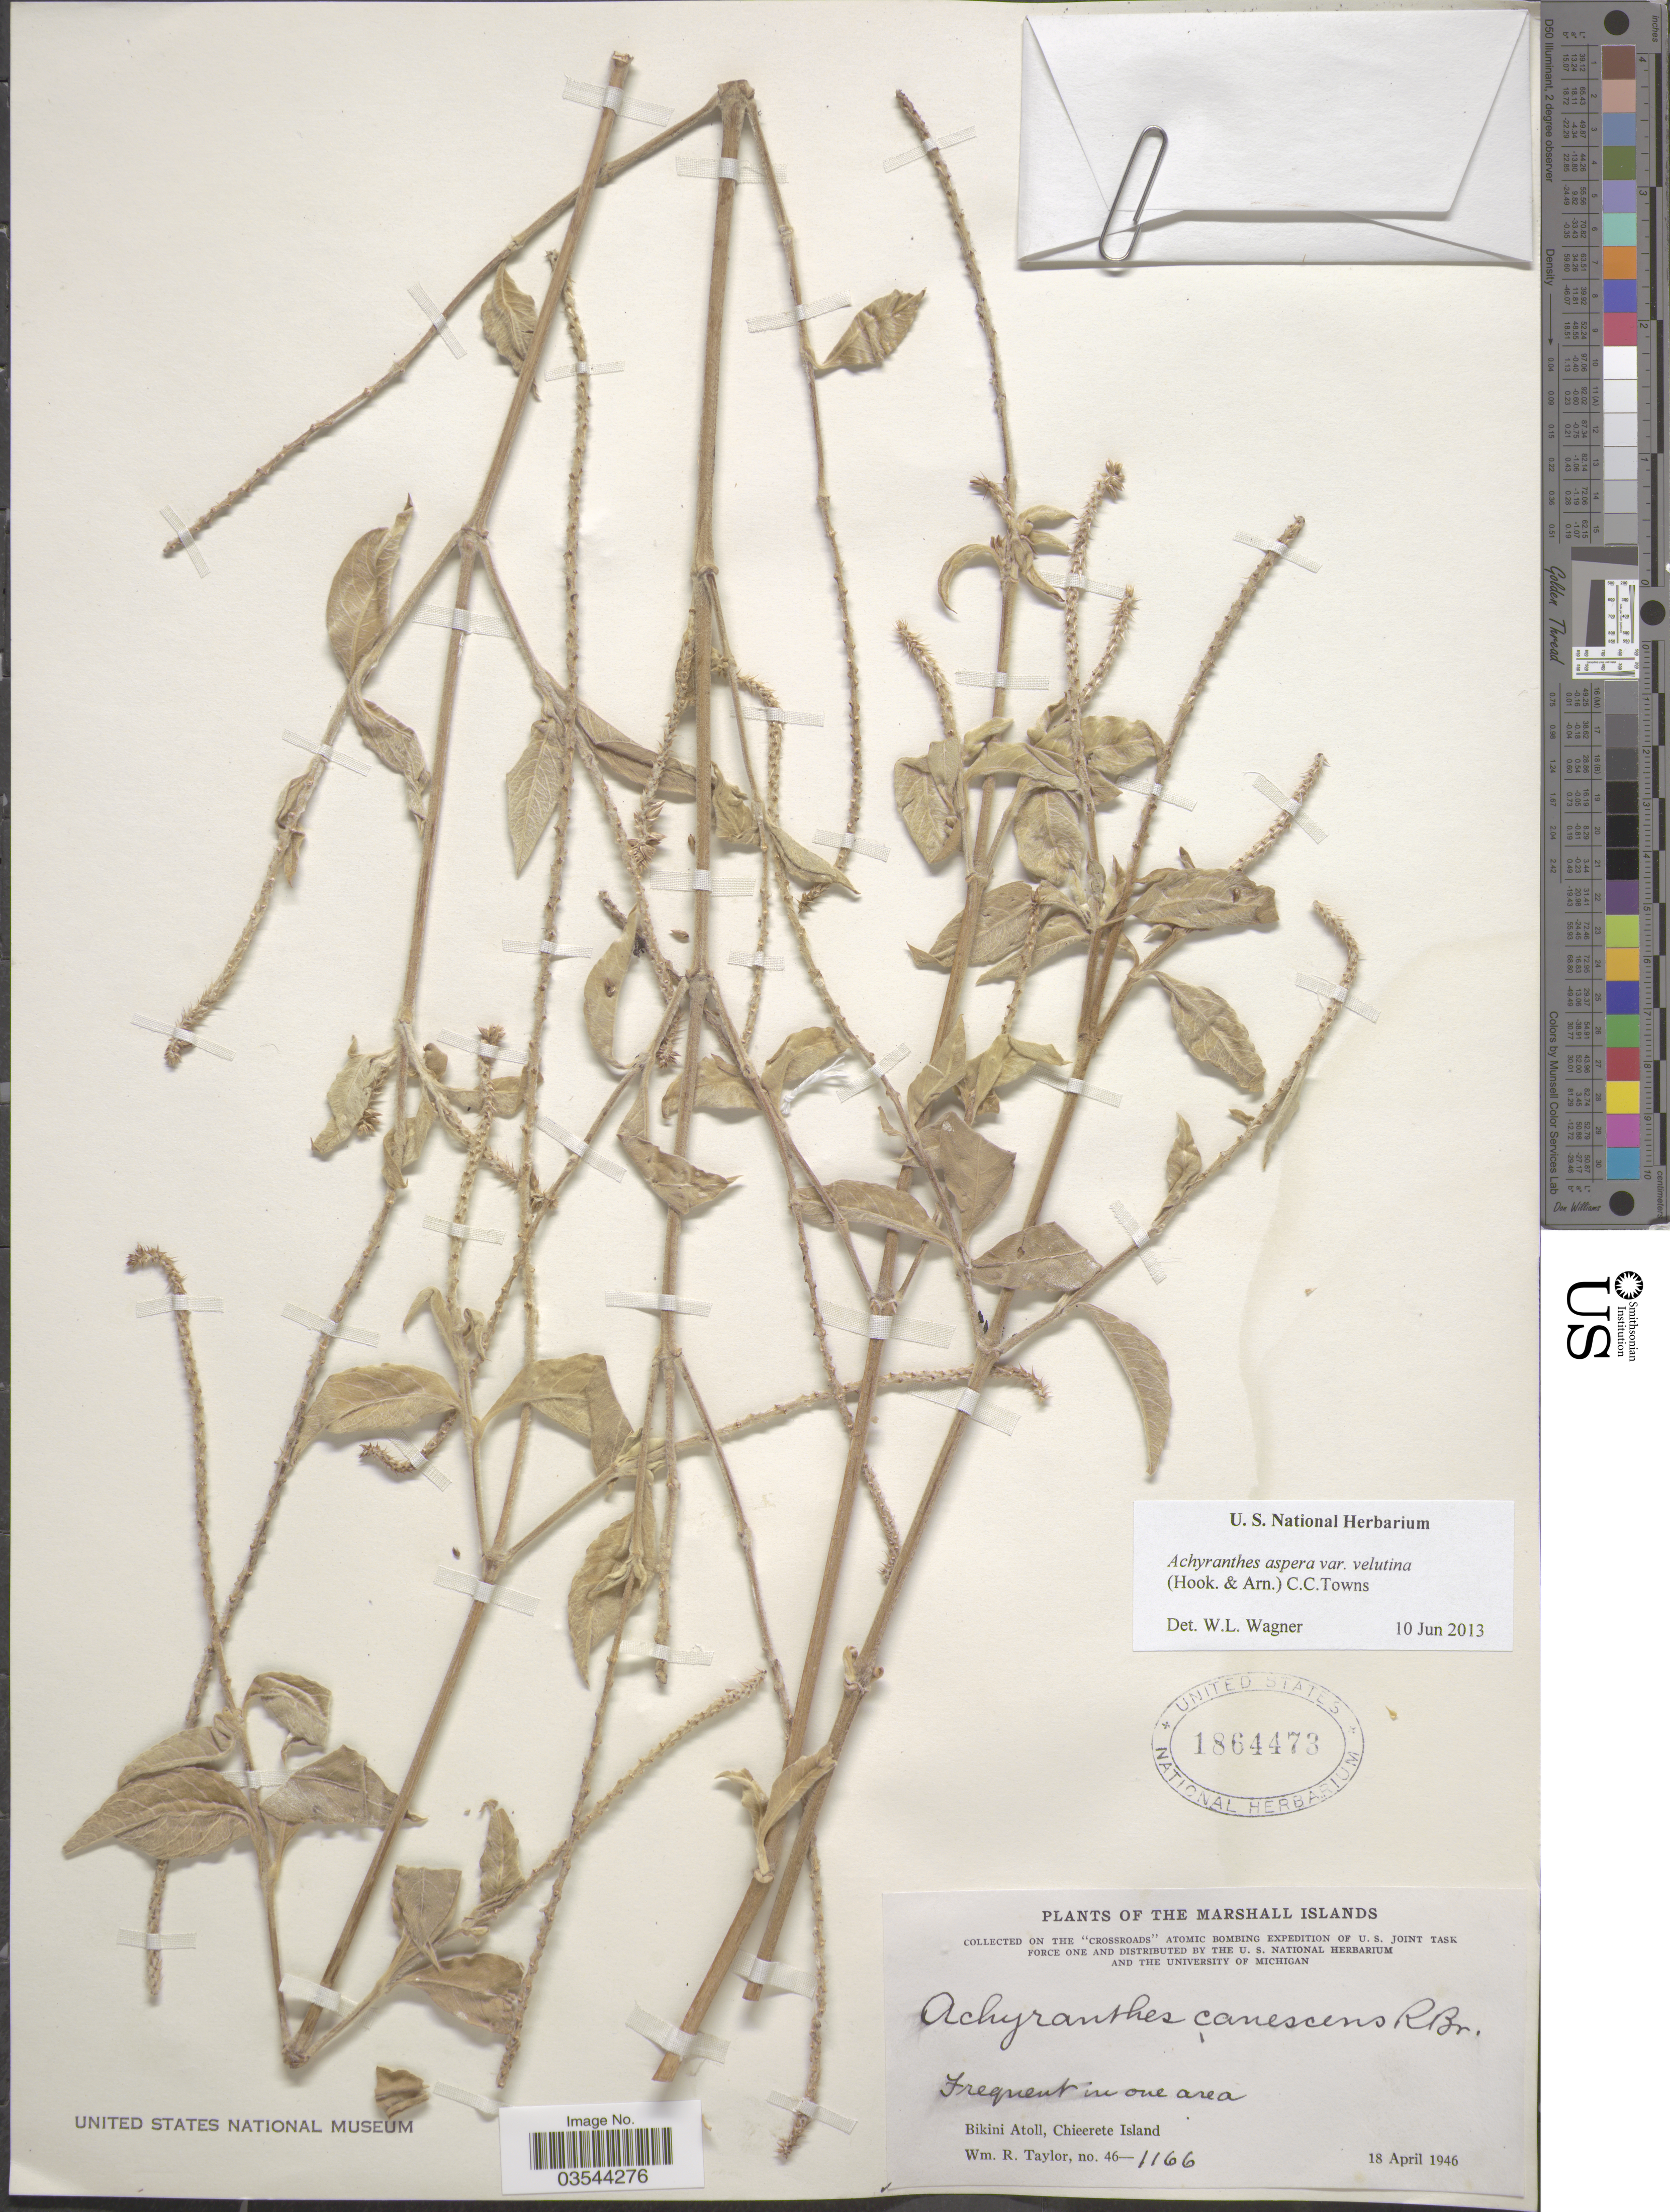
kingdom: Plantae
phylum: Tracheophyta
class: Magnoliopsida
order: Caryophyllales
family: Amaranthaceae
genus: Achyranthes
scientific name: Achyranthes aspera var. velutina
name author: (Hook. & Arn.) C. C. Towns.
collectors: W. R. Taylor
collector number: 46-1166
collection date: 1946-04-18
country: Marshall Islands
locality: Frequent area. Bikini Atoll, Chieerete Island.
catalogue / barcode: US 1864473